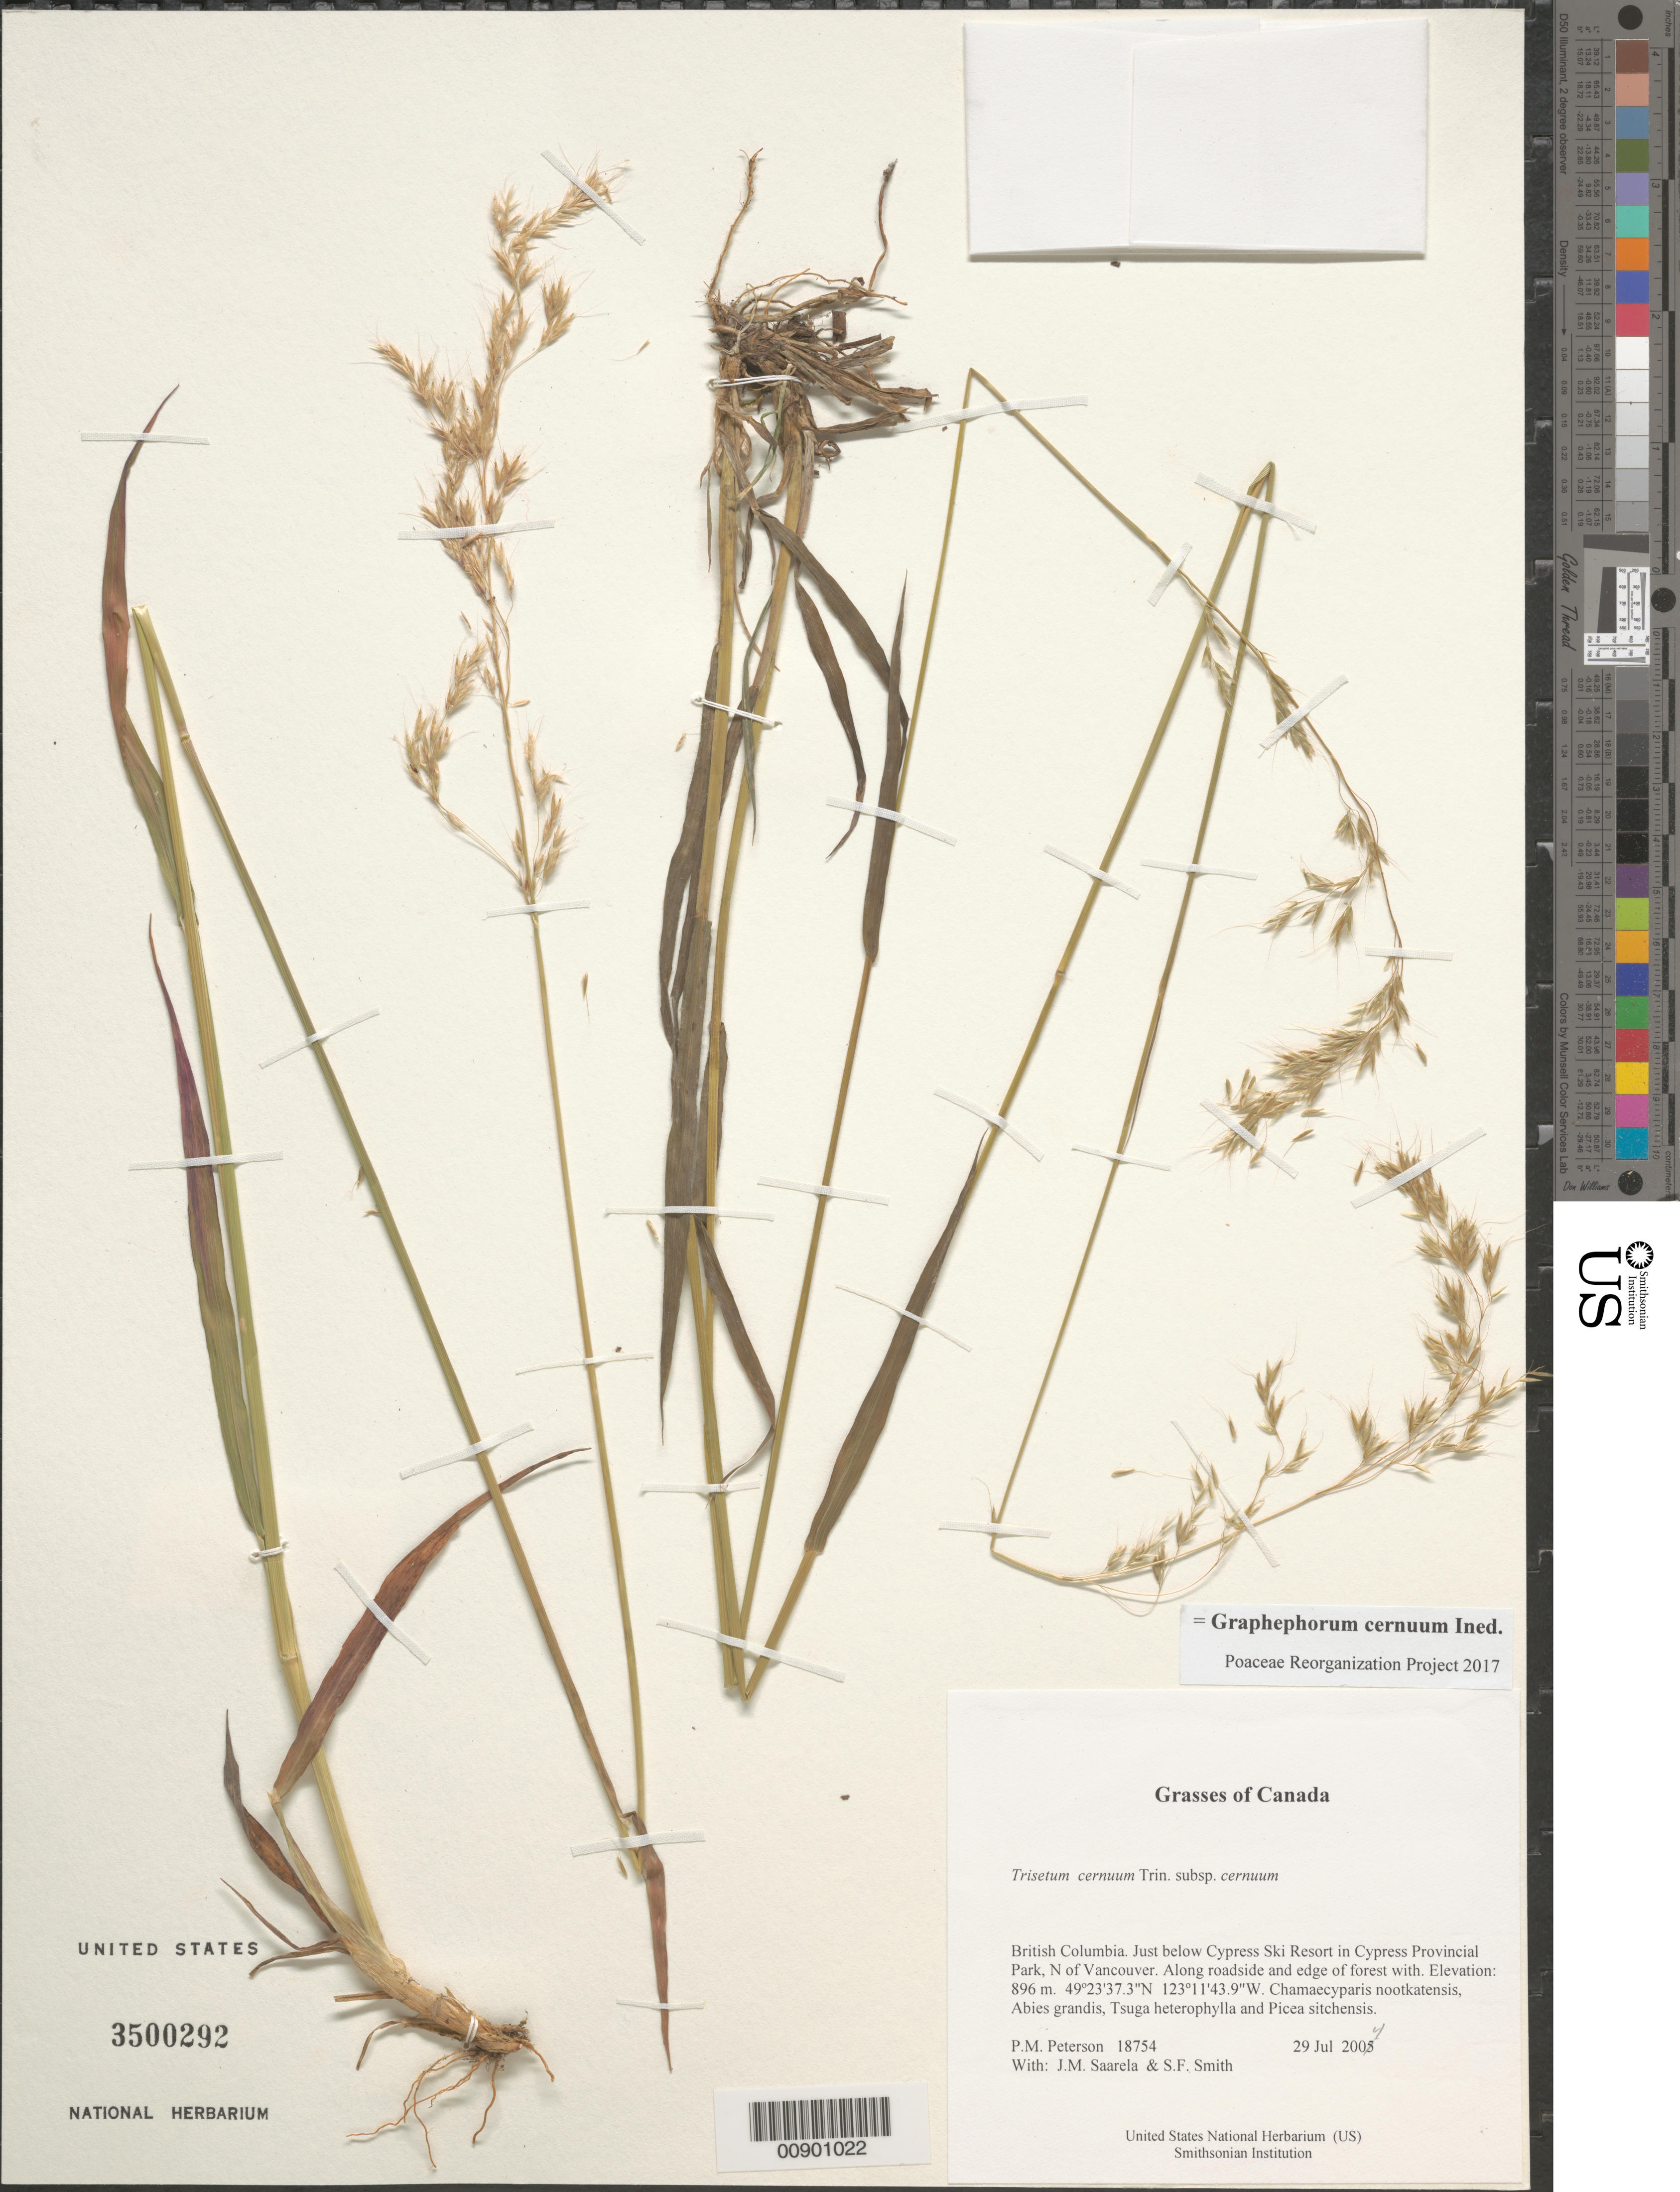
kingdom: Plantae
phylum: Tracheophyta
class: Liliopsida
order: Poales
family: Poaceae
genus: Graphephorum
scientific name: Graphephorum cernuum ined.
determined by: Poaceae Reorganization Project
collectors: P. M. Peterson, J. Saarela & S.F. Smith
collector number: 18754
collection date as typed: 29 Jul 2004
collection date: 2004-07-29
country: Canada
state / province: British Columbia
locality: Just below Cypress Ski Resort in Cypress Provincial Park, N of Vancouver. Along roadside and edge of forest with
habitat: Chamaecyparis nootkatensis, Abies grandis, Tsuga heterophylla and Picea sitchensis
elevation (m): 896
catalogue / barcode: US 3500292